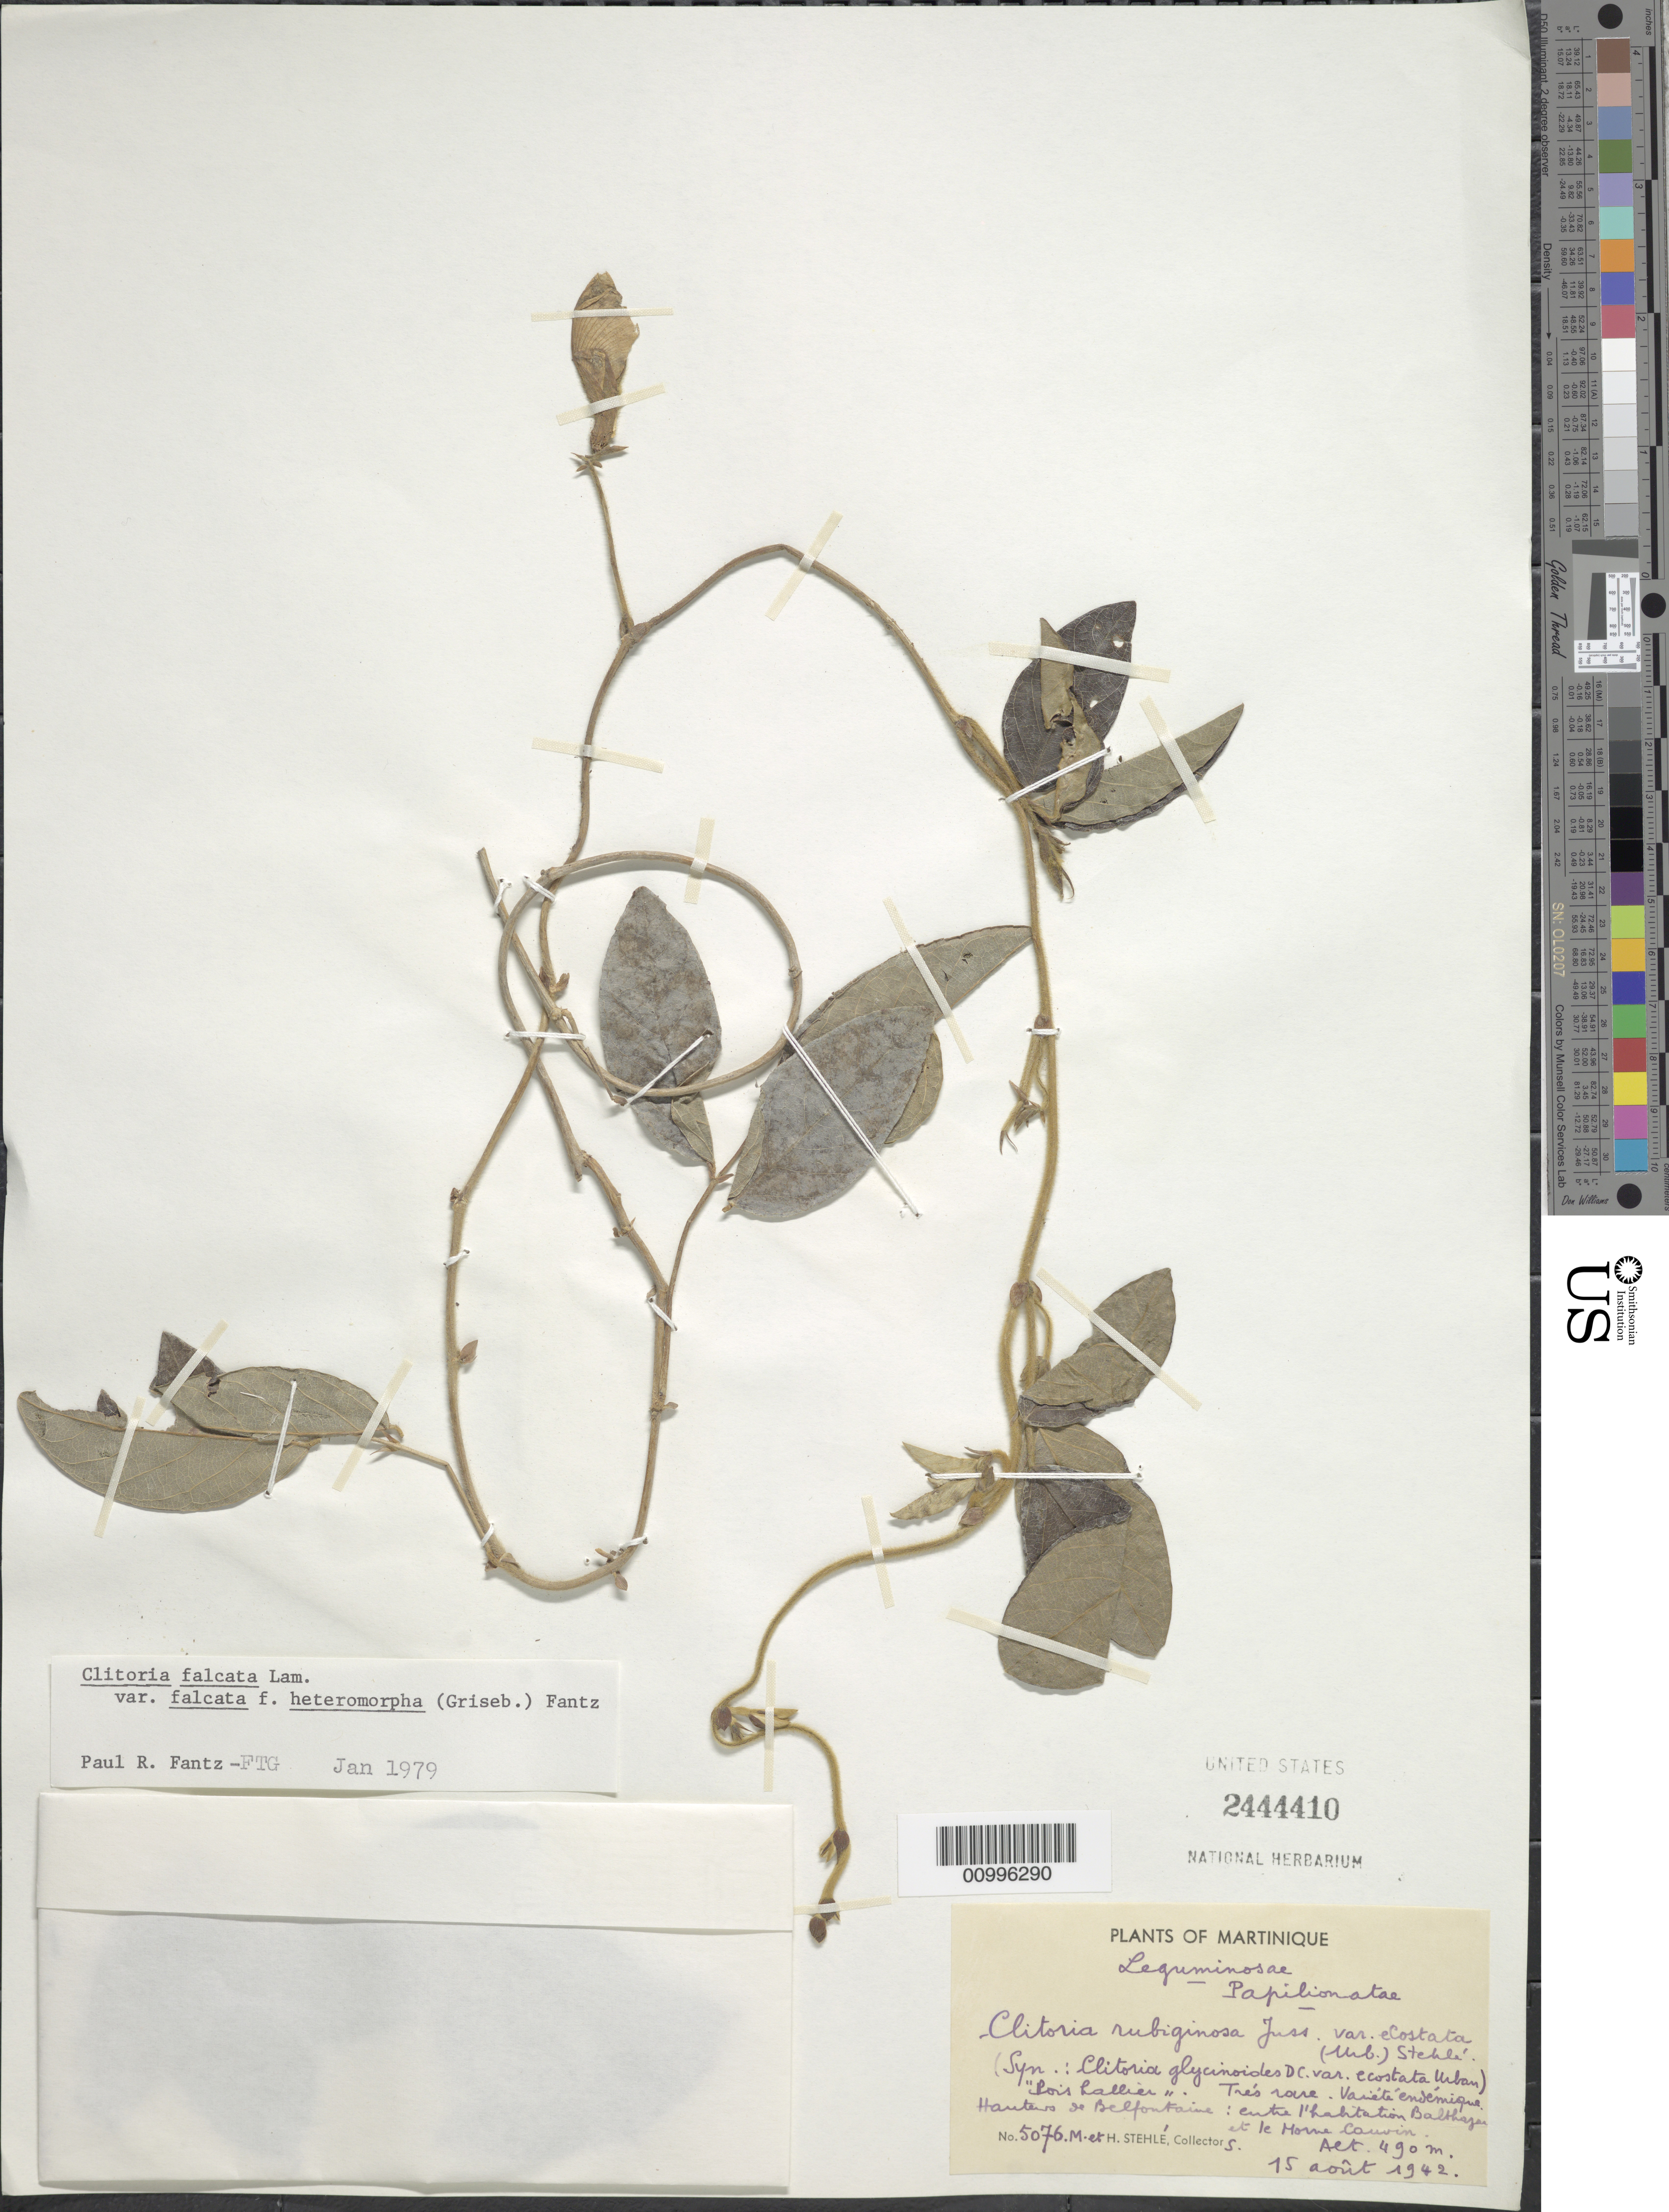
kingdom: Plantae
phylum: Tracheophyta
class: Magnoliopsida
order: Fabales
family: Fabaceae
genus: Clitoria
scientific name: Clitoria falcata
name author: Lam.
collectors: H. Stehlé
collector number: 5076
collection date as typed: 15 Apr 1942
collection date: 1942-04-15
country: Martinique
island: Martinique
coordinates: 0 N, 0 E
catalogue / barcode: US 2444410